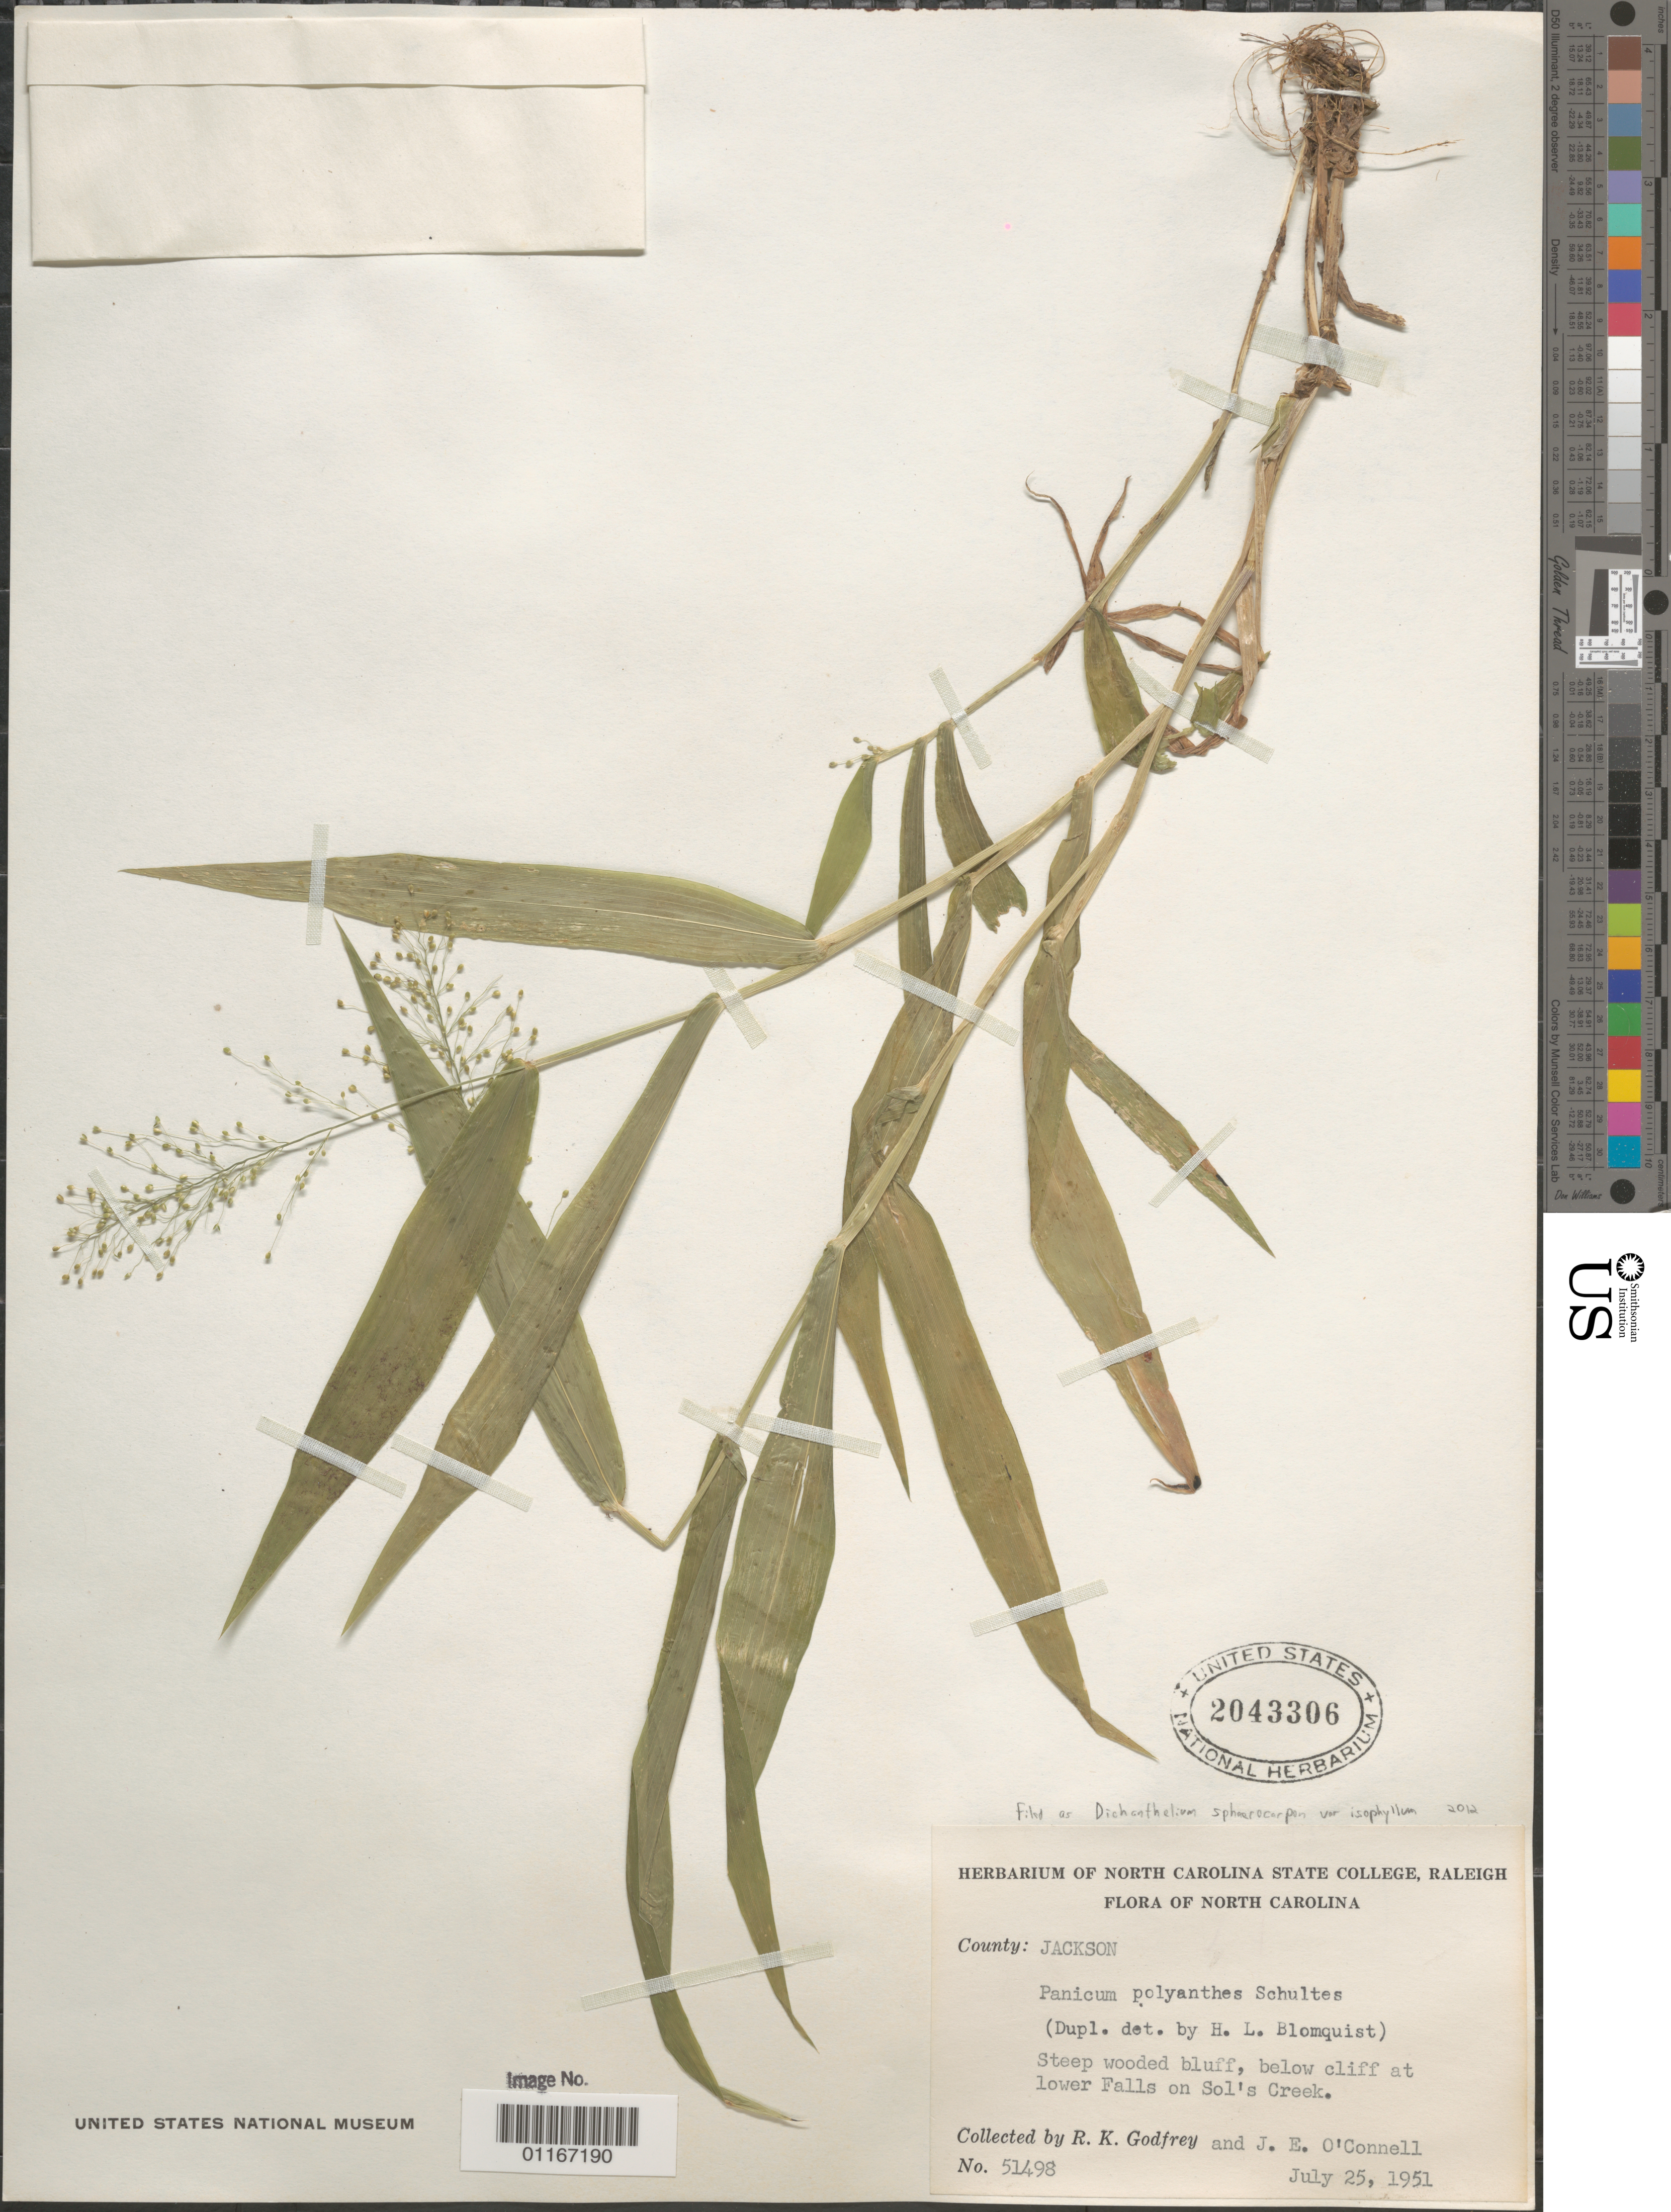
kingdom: Plantae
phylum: Tracheophyta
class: Liliopsida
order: Poales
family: Poaceae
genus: Dichanthelium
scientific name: Dichanthelium sphaerocarpon var. isophyllum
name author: (Scribn.) Gould & C.A. Clark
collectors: R. K. Godfrey & J. O'Connell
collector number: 51498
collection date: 1951-07-25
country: United States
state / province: North Carolina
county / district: Jackson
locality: Below cliff at lower Falls on Sol's Creek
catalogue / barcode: US 2043306